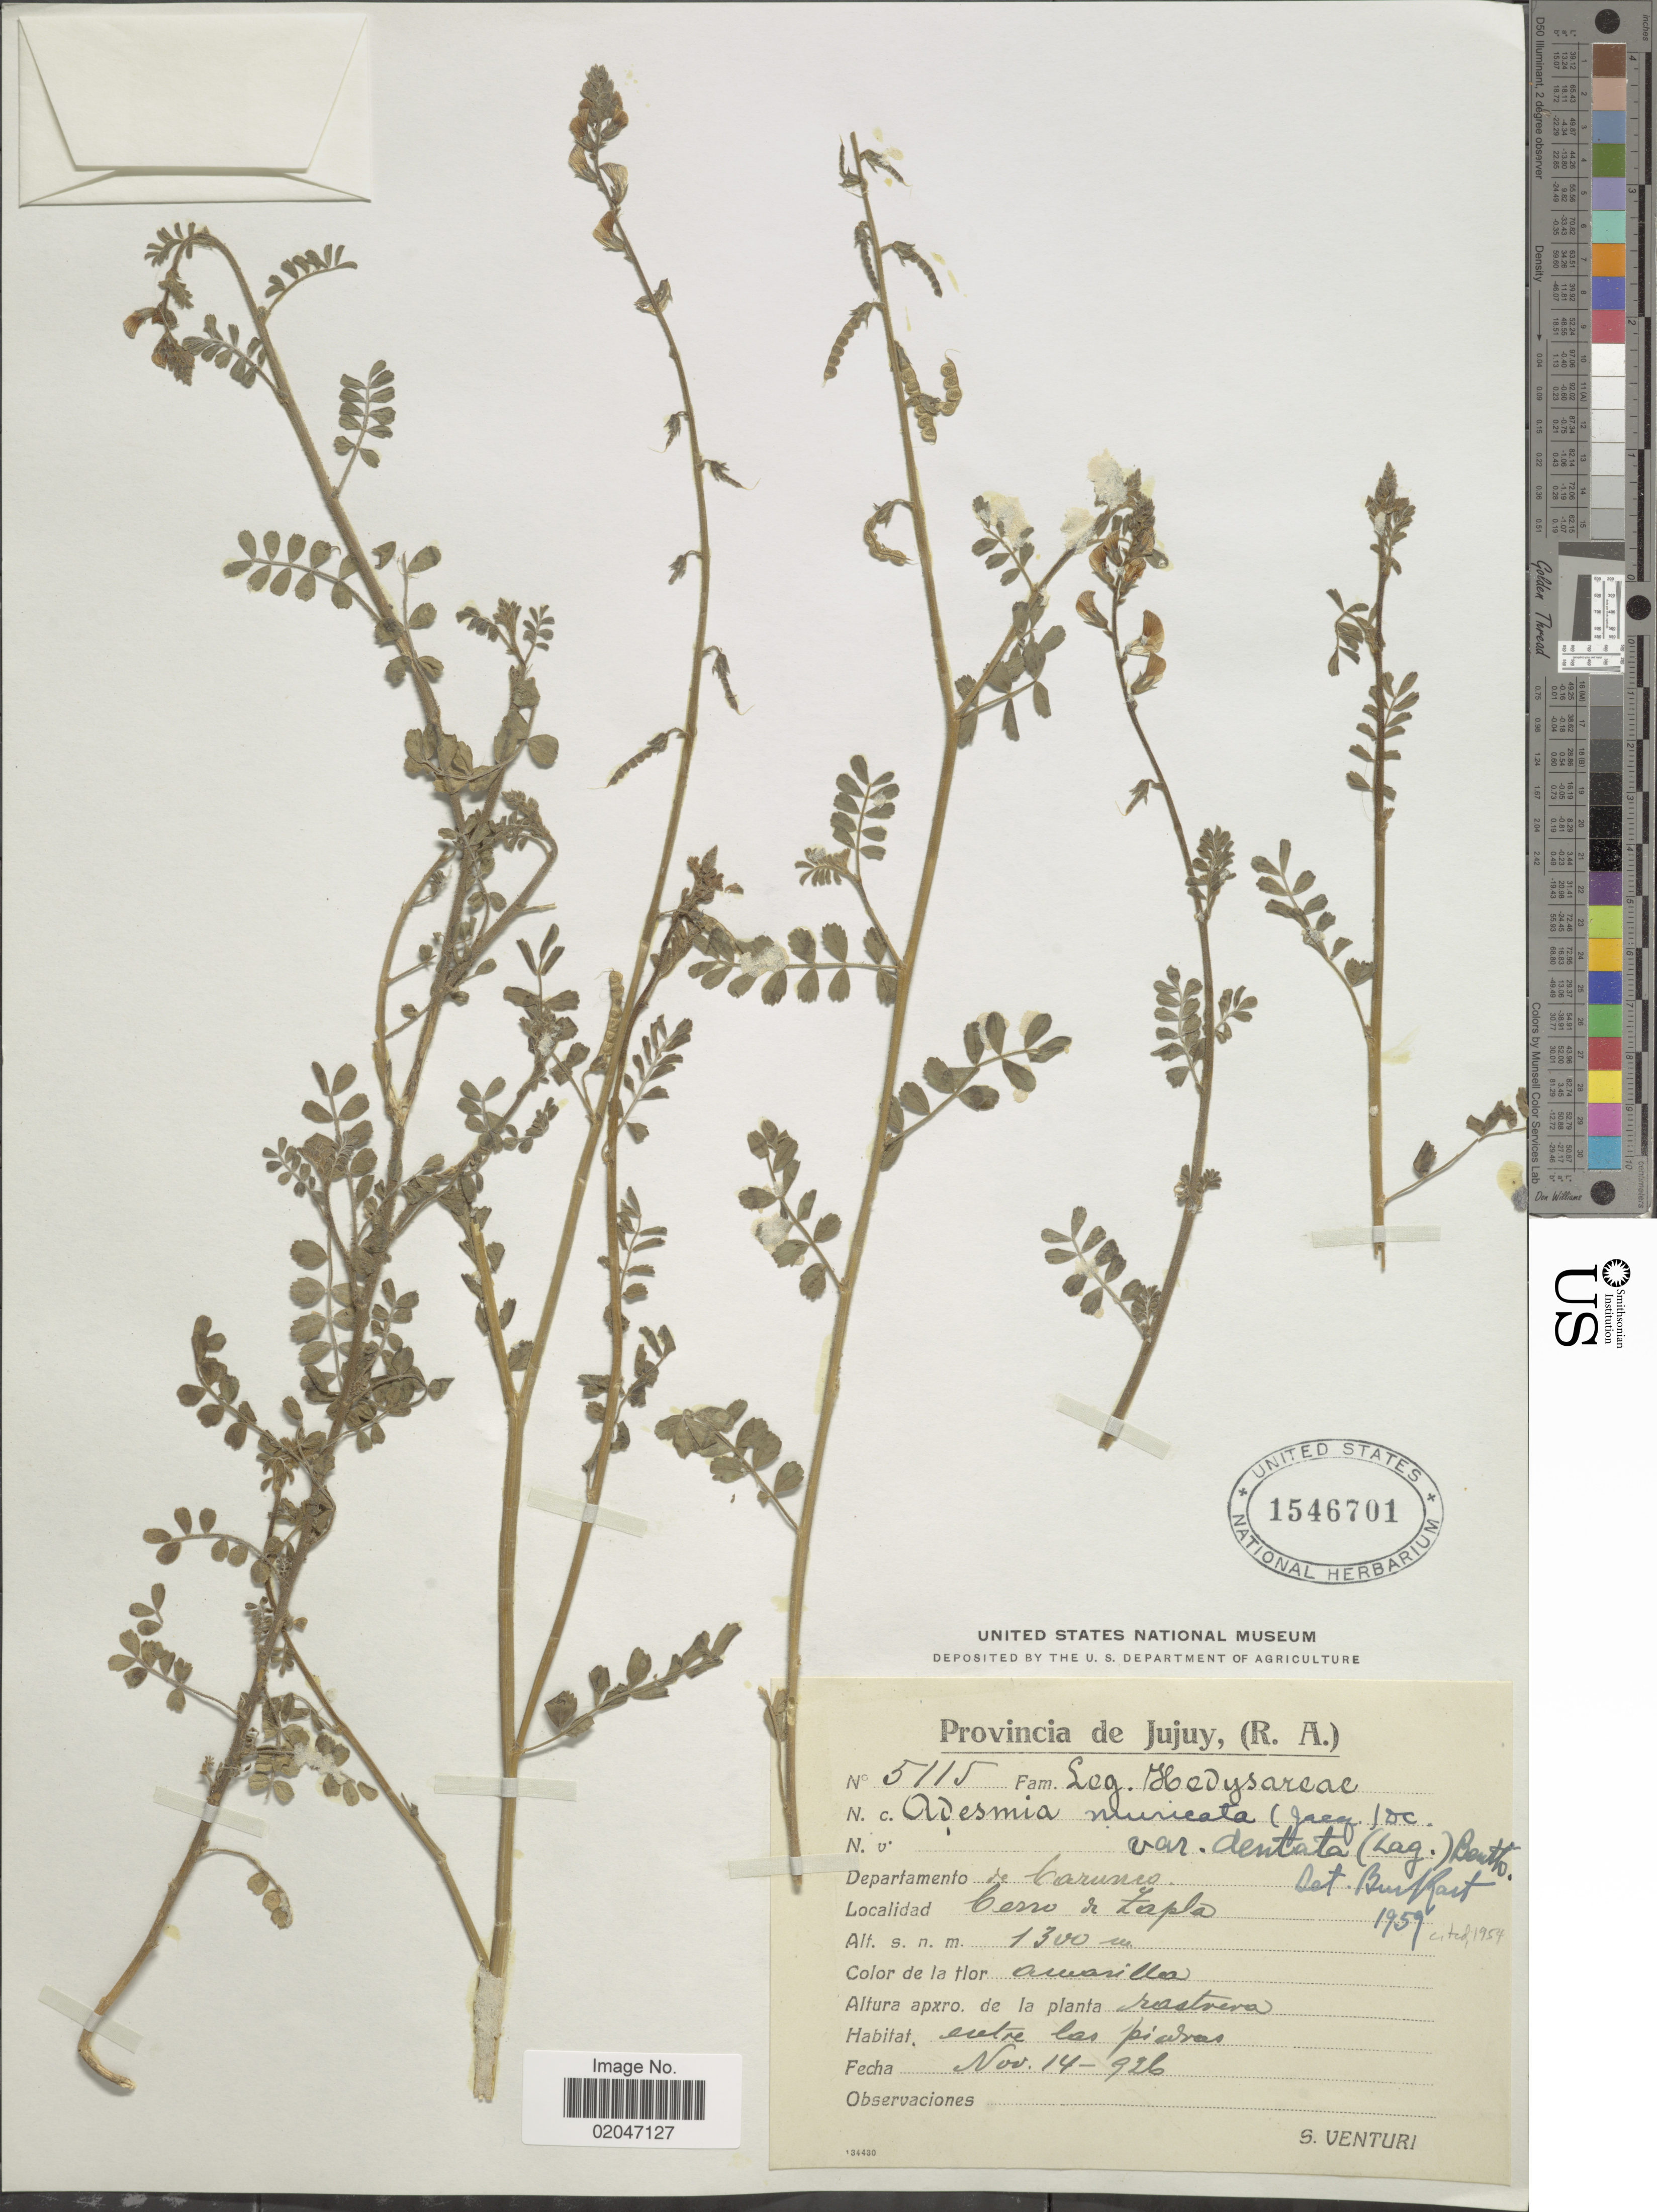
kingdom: Plantae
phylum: Tracheophyta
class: Magnoliopsida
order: Fabales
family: Fabaceae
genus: Adesmia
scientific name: Adesmia muricata var. dentata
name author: Benth.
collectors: S. Venturi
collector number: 5115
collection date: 1926-11-14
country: Argentina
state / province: Jujuy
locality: Departamento de Caruneo, Cerro de Zapla, entre las piedras.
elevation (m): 1300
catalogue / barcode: US 1546701